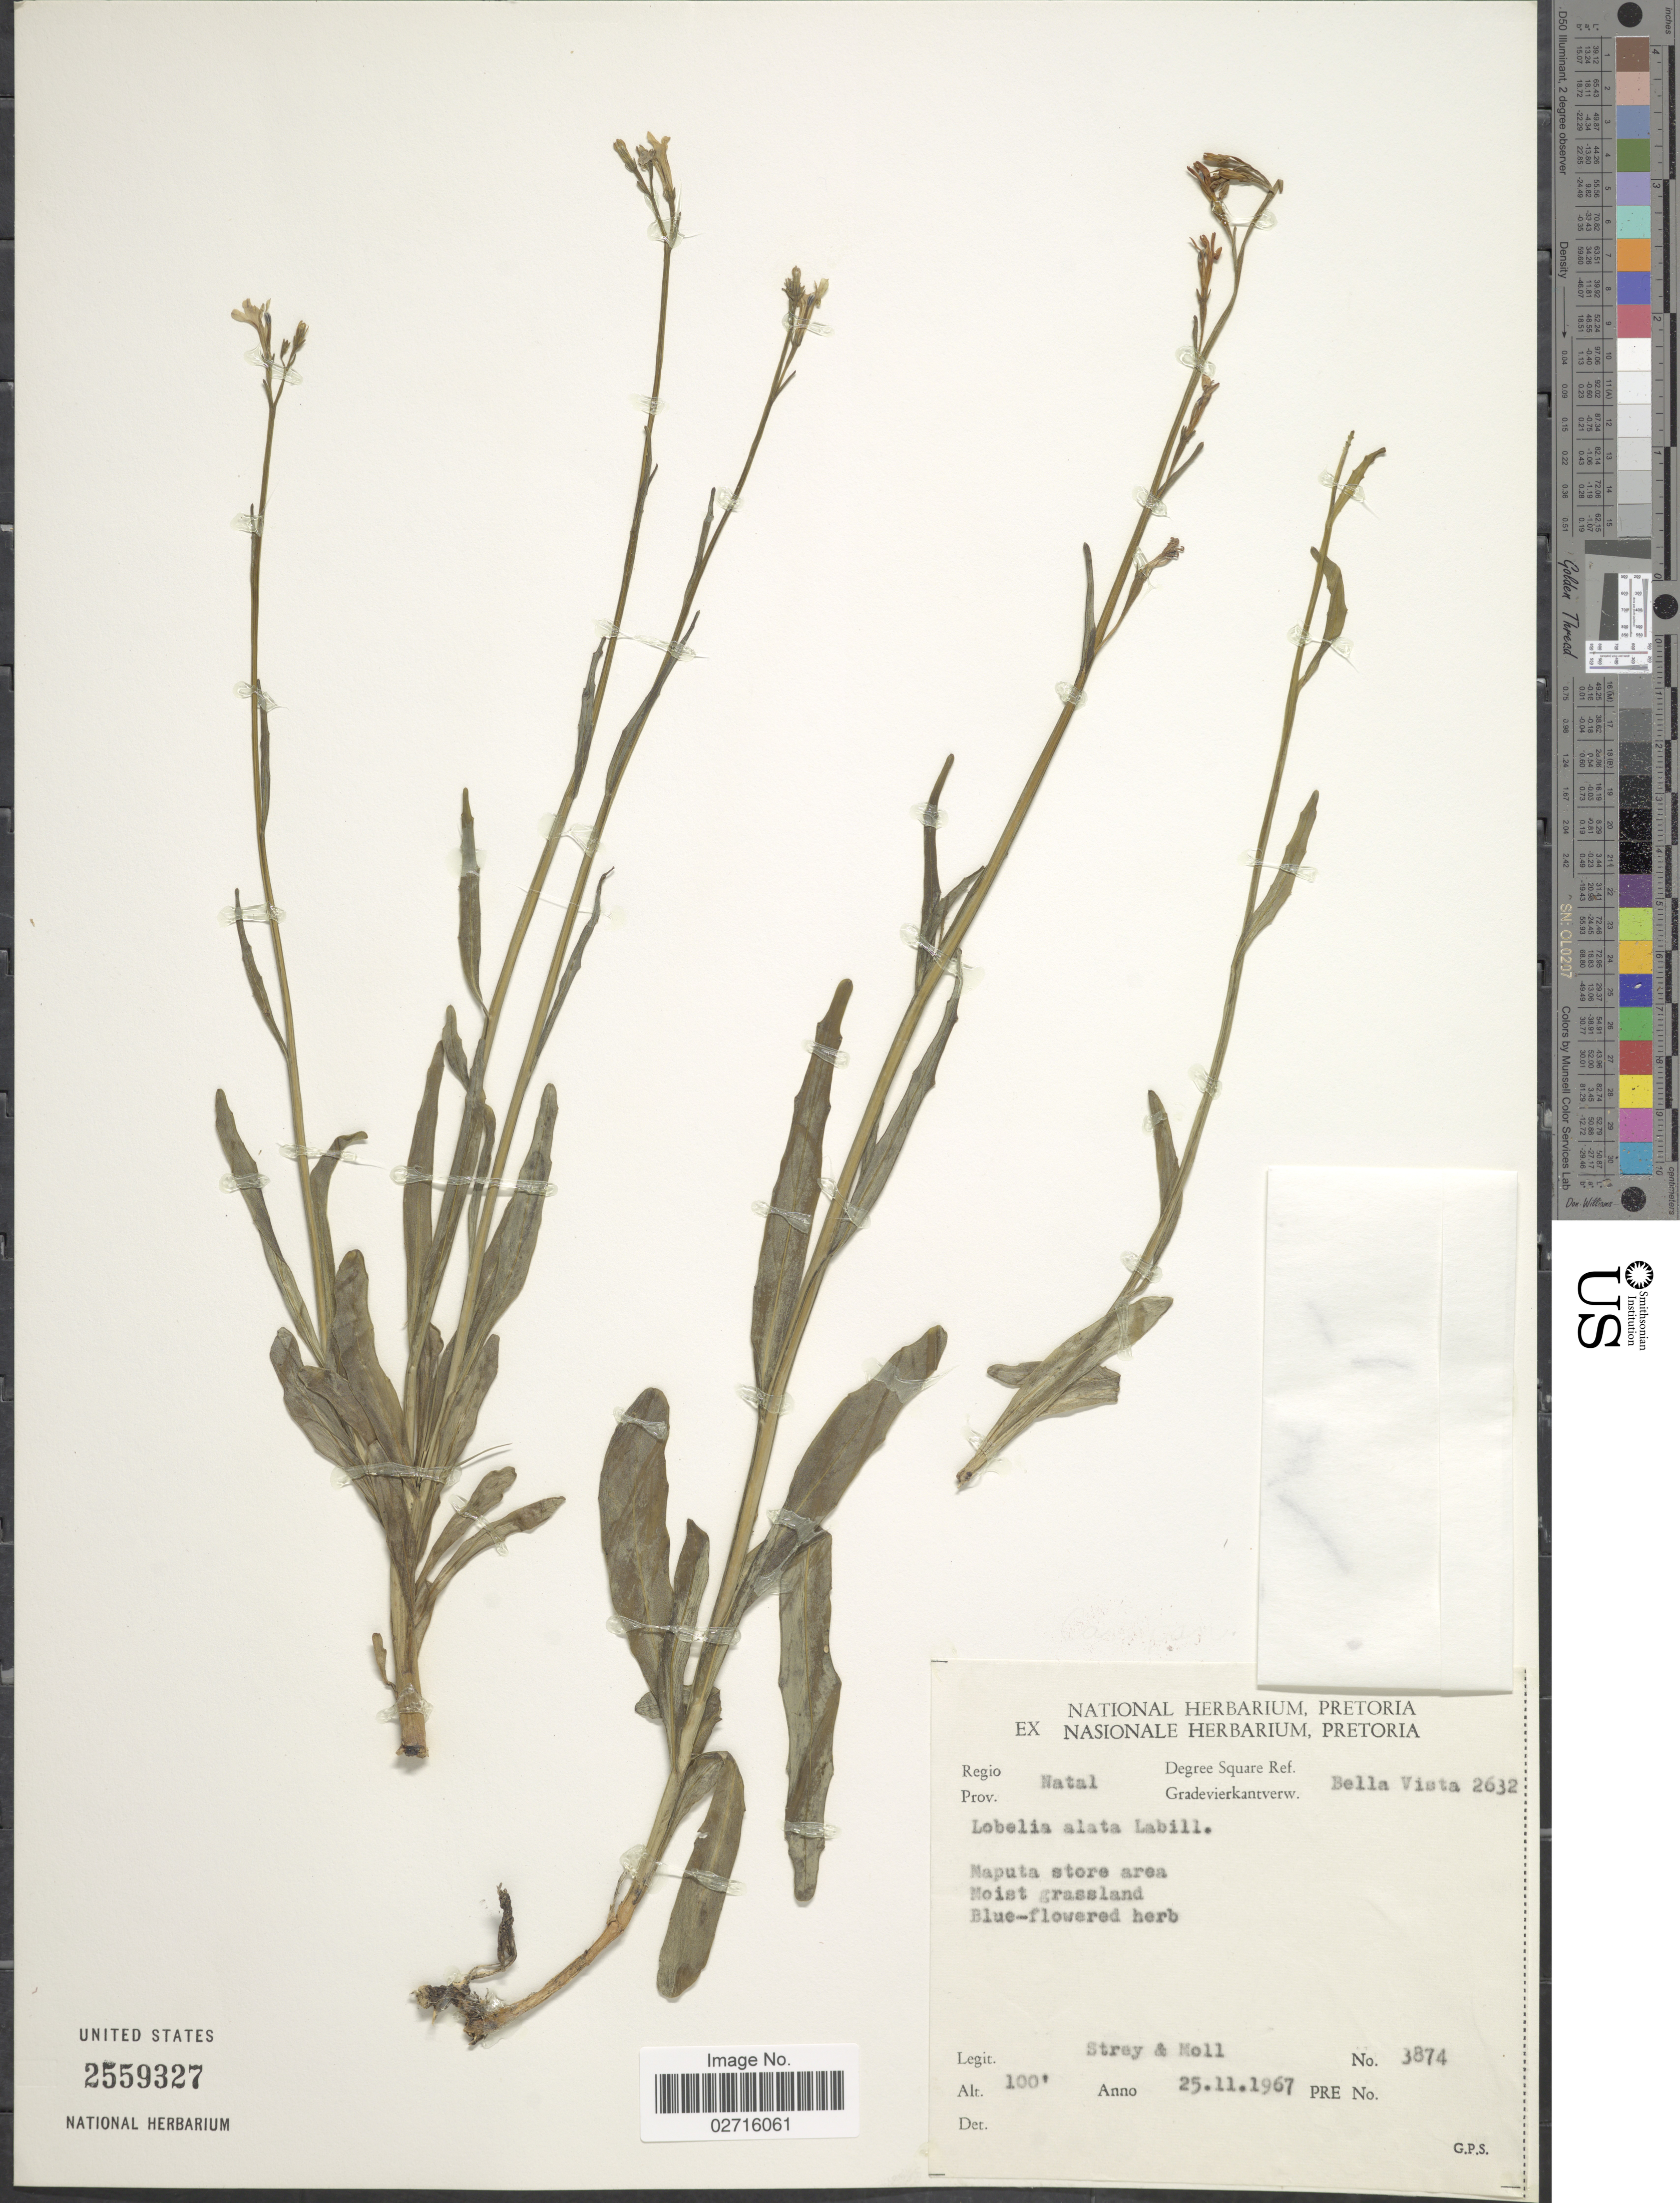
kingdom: Plantae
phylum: Tracheophyta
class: Magnoliopsida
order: Asterales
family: Campanulaceae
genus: Lobelia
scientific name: Lobelia alata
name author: Labill.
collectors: -. Strey & -. Moll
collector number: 387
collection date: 1967-11-25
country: South Africa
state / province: KwaZulu-Natal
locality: Regio Prov Natal, Bella Vista, Naputa store area, Moist grassland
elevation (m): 30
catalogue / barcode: US 2559327